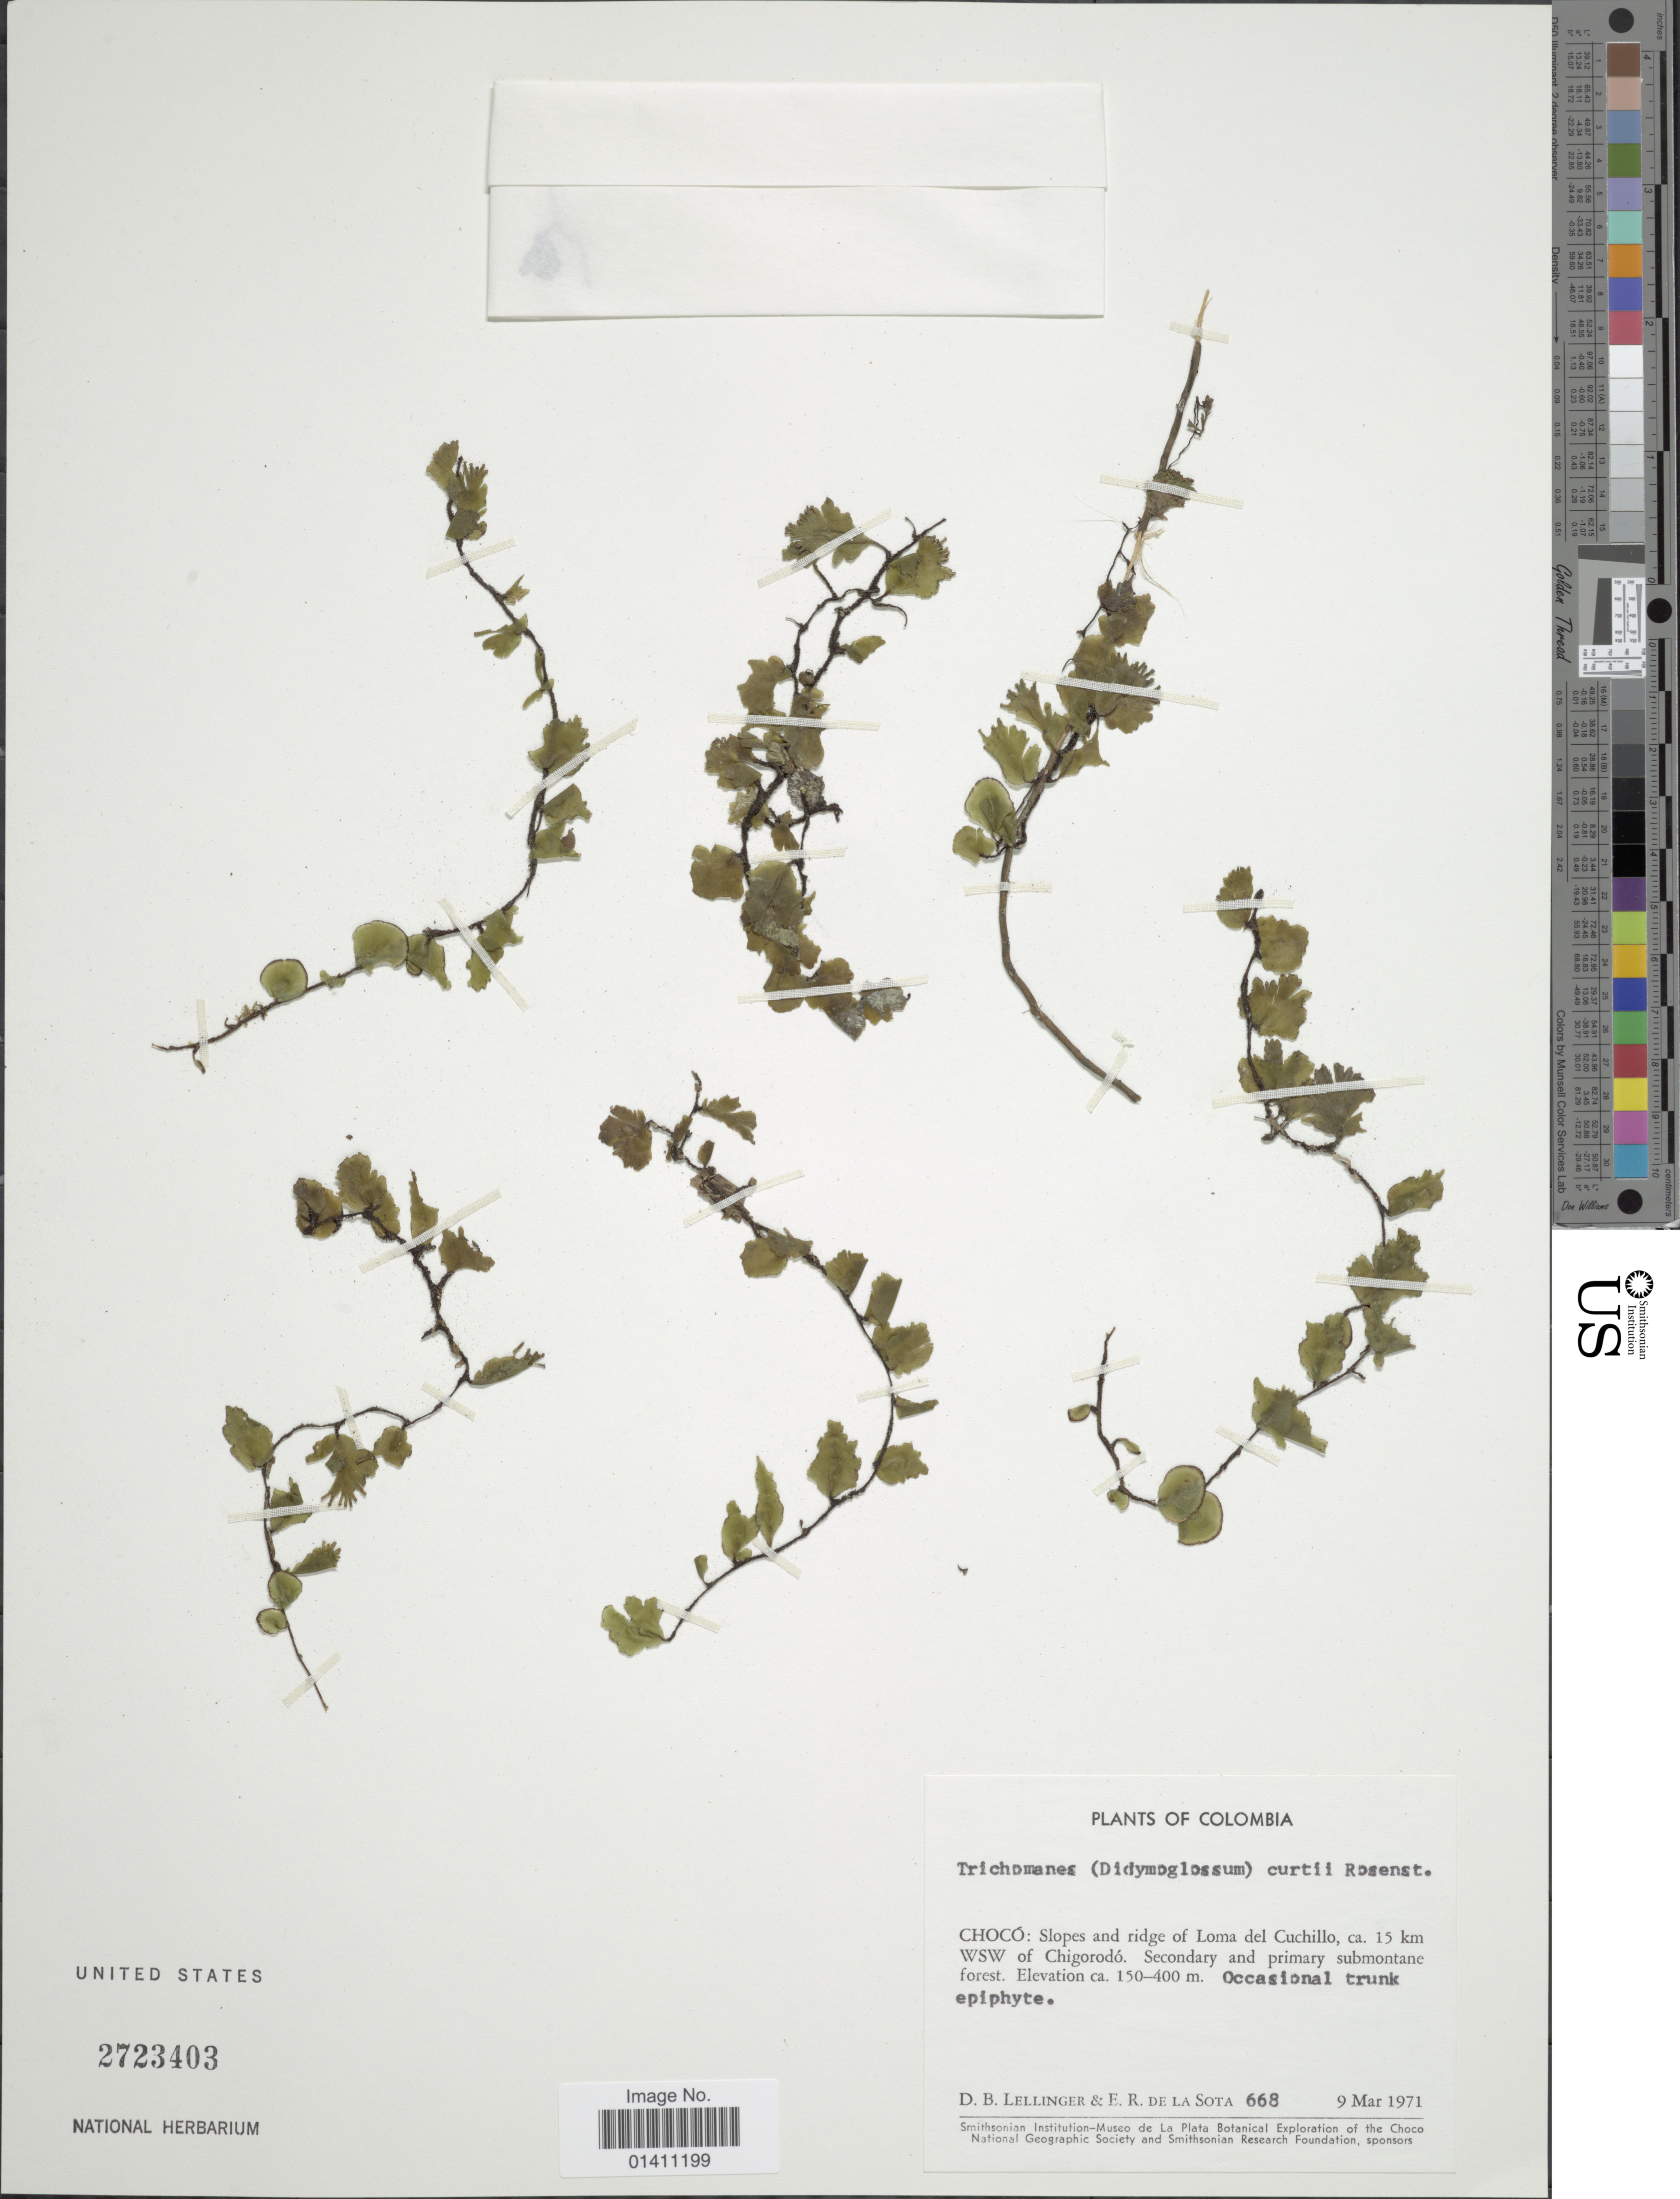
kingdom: Plantae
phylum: Tracheophyta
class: Polypodiopsida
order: Hymenophyllales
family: Hymenophyllaceae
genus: Didymoglossum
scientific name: Didymoglossum curtii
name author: (Rosenst.) Pic. Serm.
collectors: D. B. Lellinger & E. R. de la Sota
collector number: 668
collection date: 1971-03-09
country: Colombia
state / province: Chocó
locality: Slopes and ridge of Loma del Cuchillo, ca. 15 km WSW of Chigorodo.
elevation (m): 150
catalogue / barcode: US 2723403